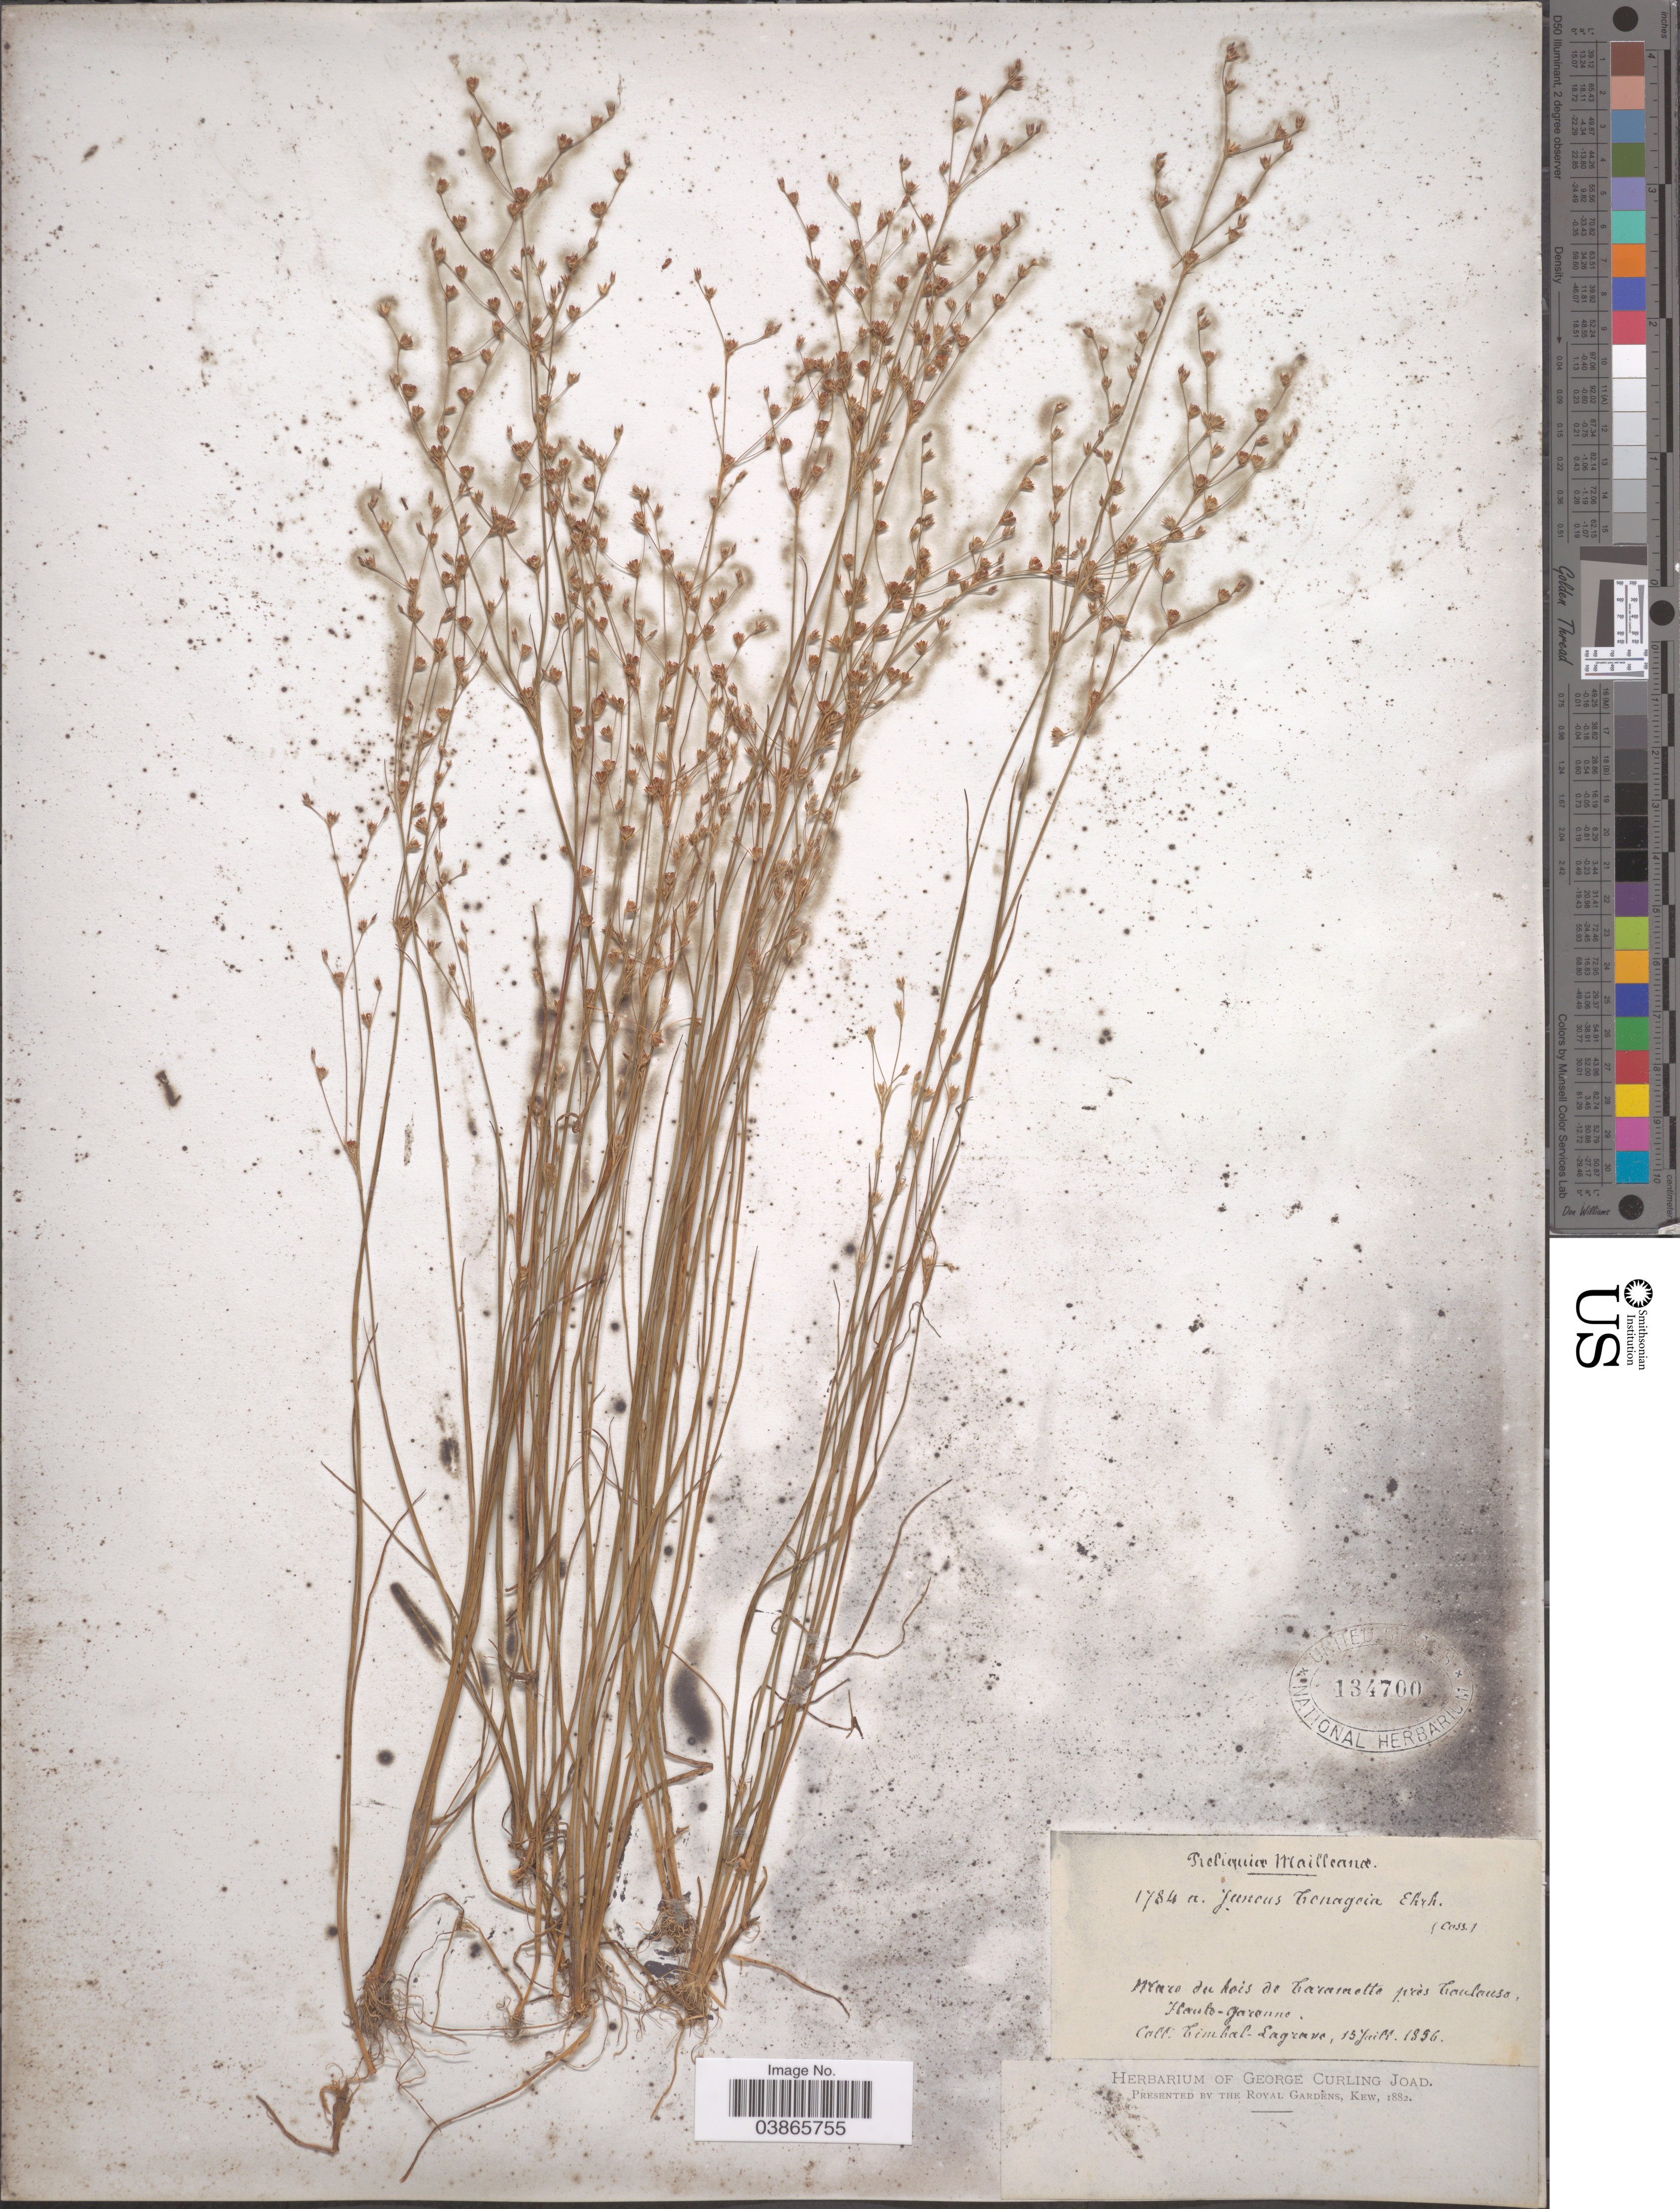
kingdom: Plantae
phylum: Tracheophyta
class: Liliopsida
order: Poales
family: Juncaceae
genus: Juncus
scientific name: Juncus tenageia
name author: Ehrh. ex L. f.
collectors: Timbal-Lagrave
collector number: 1784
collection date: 1856-07-15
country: France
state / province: Occitanie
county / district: Haute-Garonne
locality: Mare du bois de Caramotto [interpreted] près Toulouse, Haute-Garonne.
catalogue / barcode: US 134700